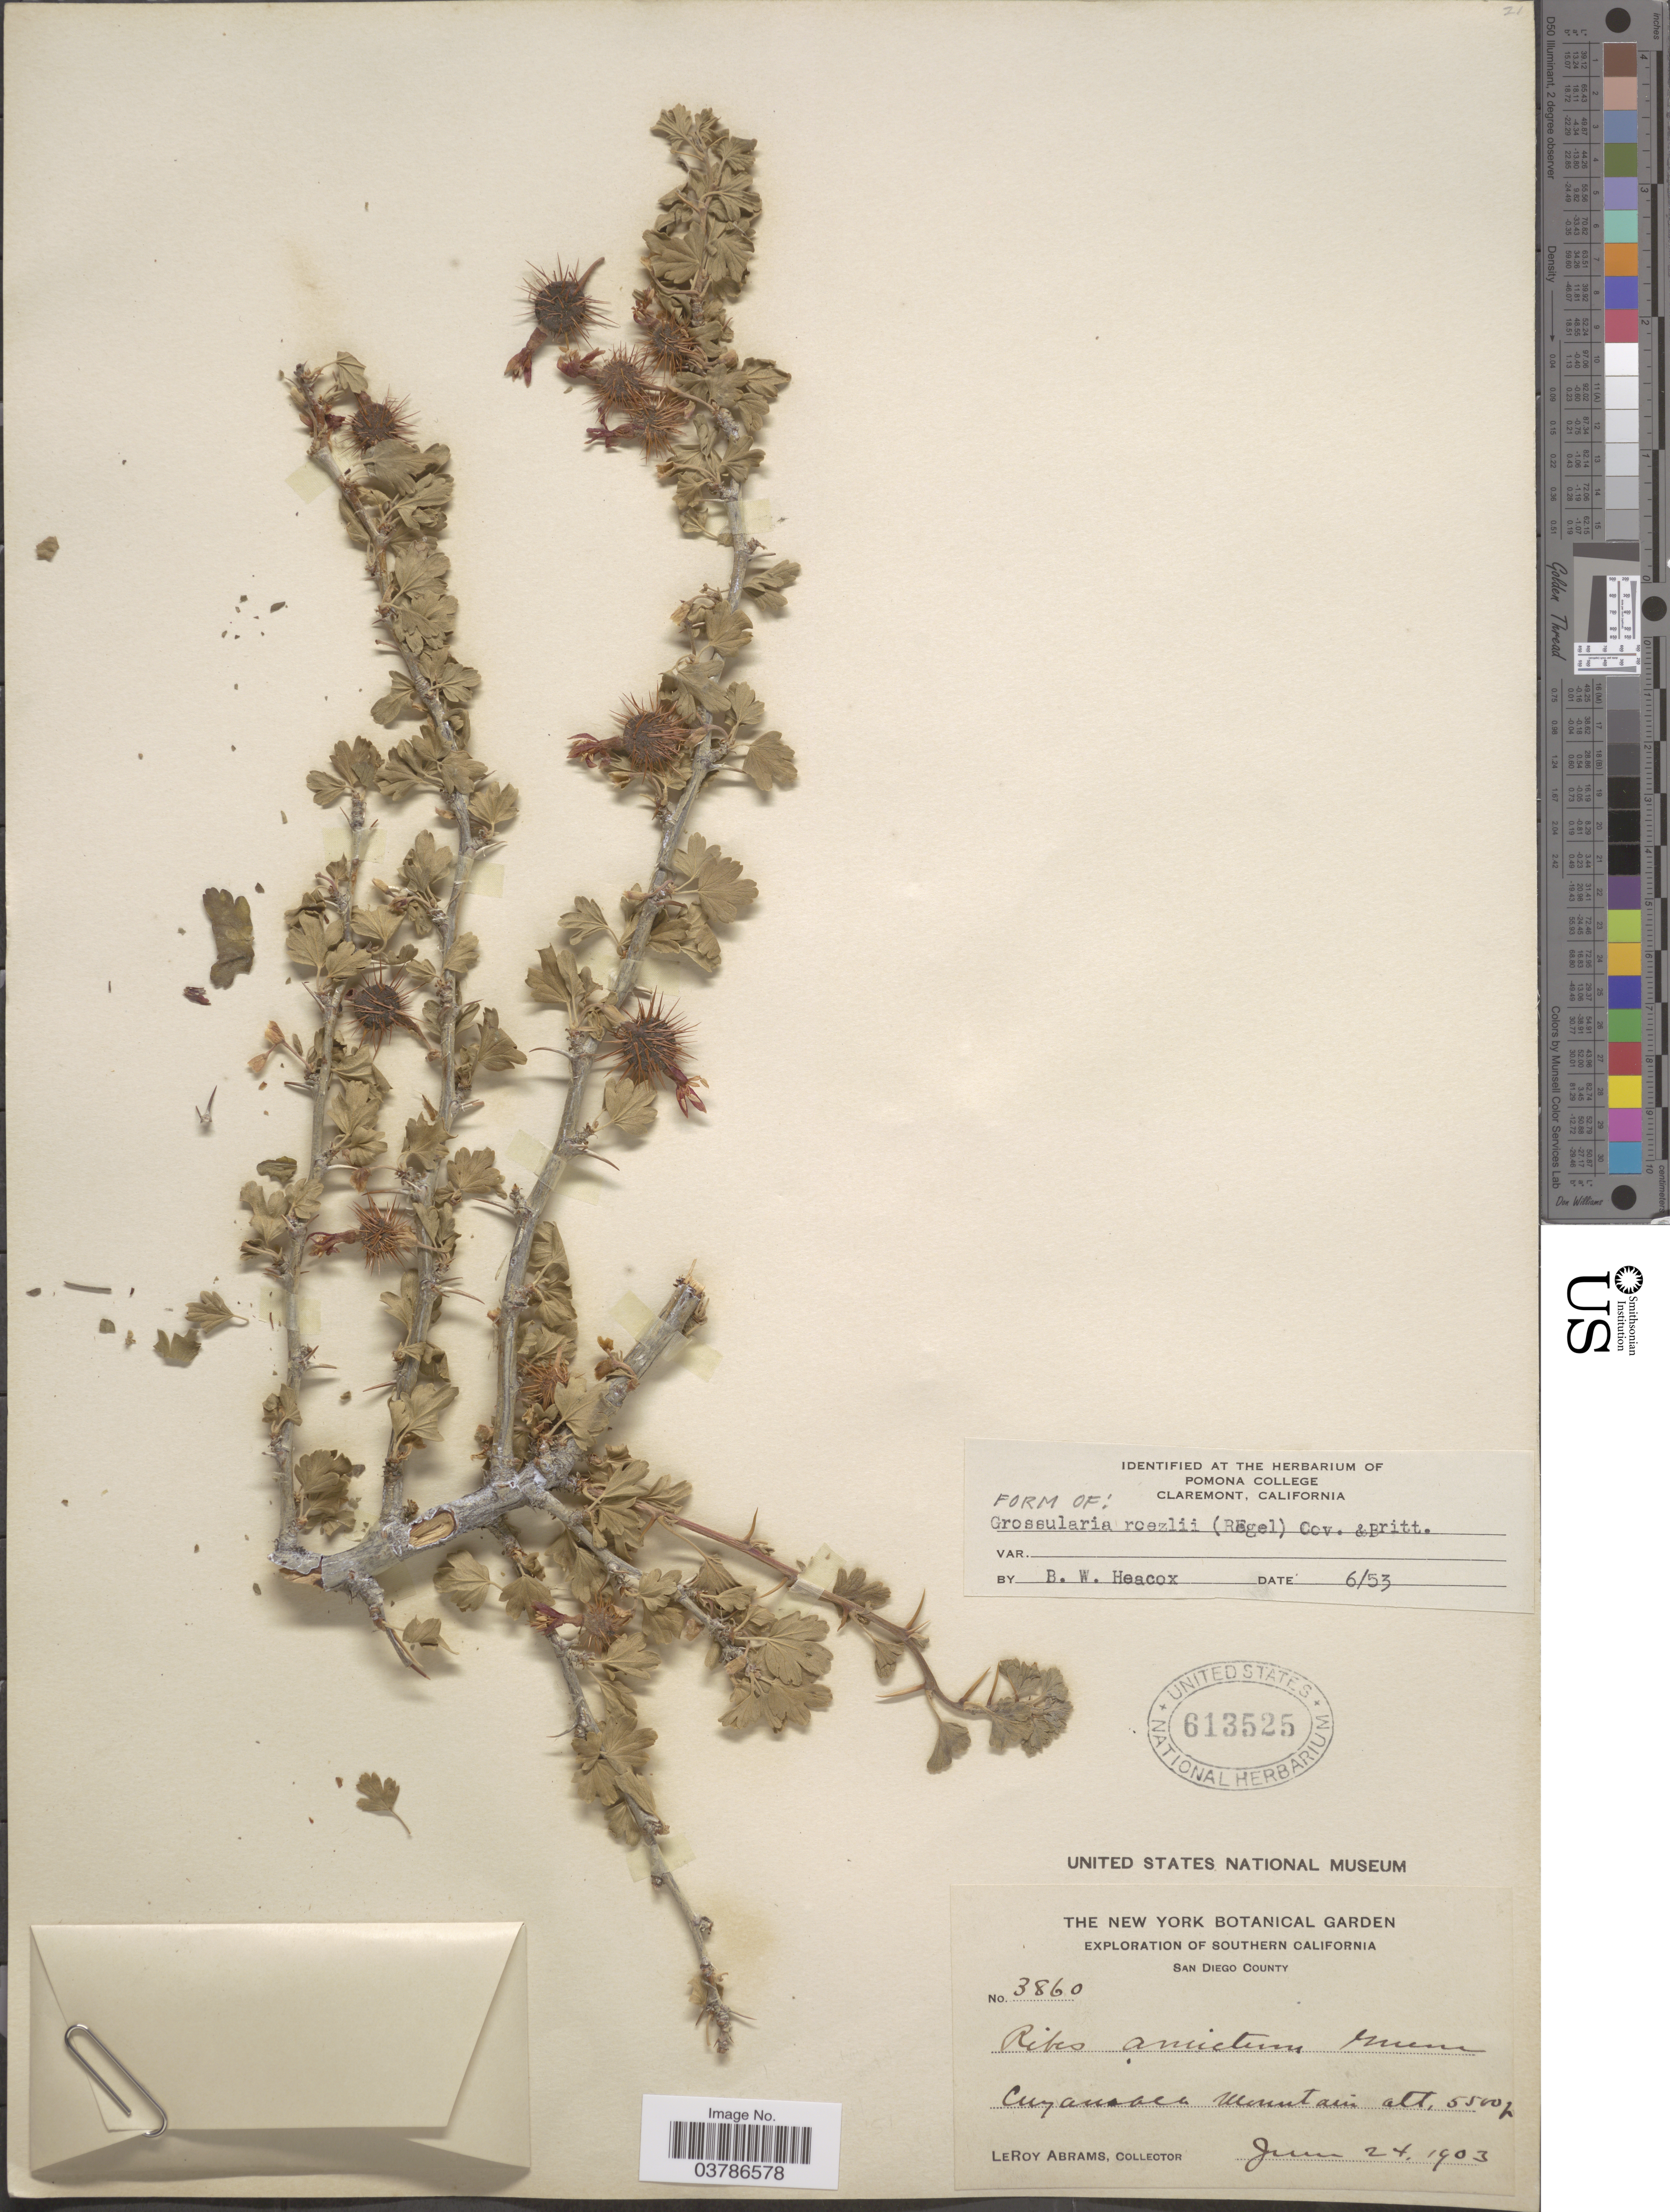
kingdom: Plantae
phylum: Tracheophyta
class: Magnoliopsida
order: Saxifragales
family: Grossulariaceae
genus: Ribes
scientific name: Ribes roezlii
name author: Regel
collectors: L. Abrams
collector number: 3860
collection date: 1903-06-24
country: United States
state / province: California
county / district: San Diego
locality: Southern California. San Diego County. Cuya! Mountain.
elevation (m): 1676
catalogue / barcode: US 613525